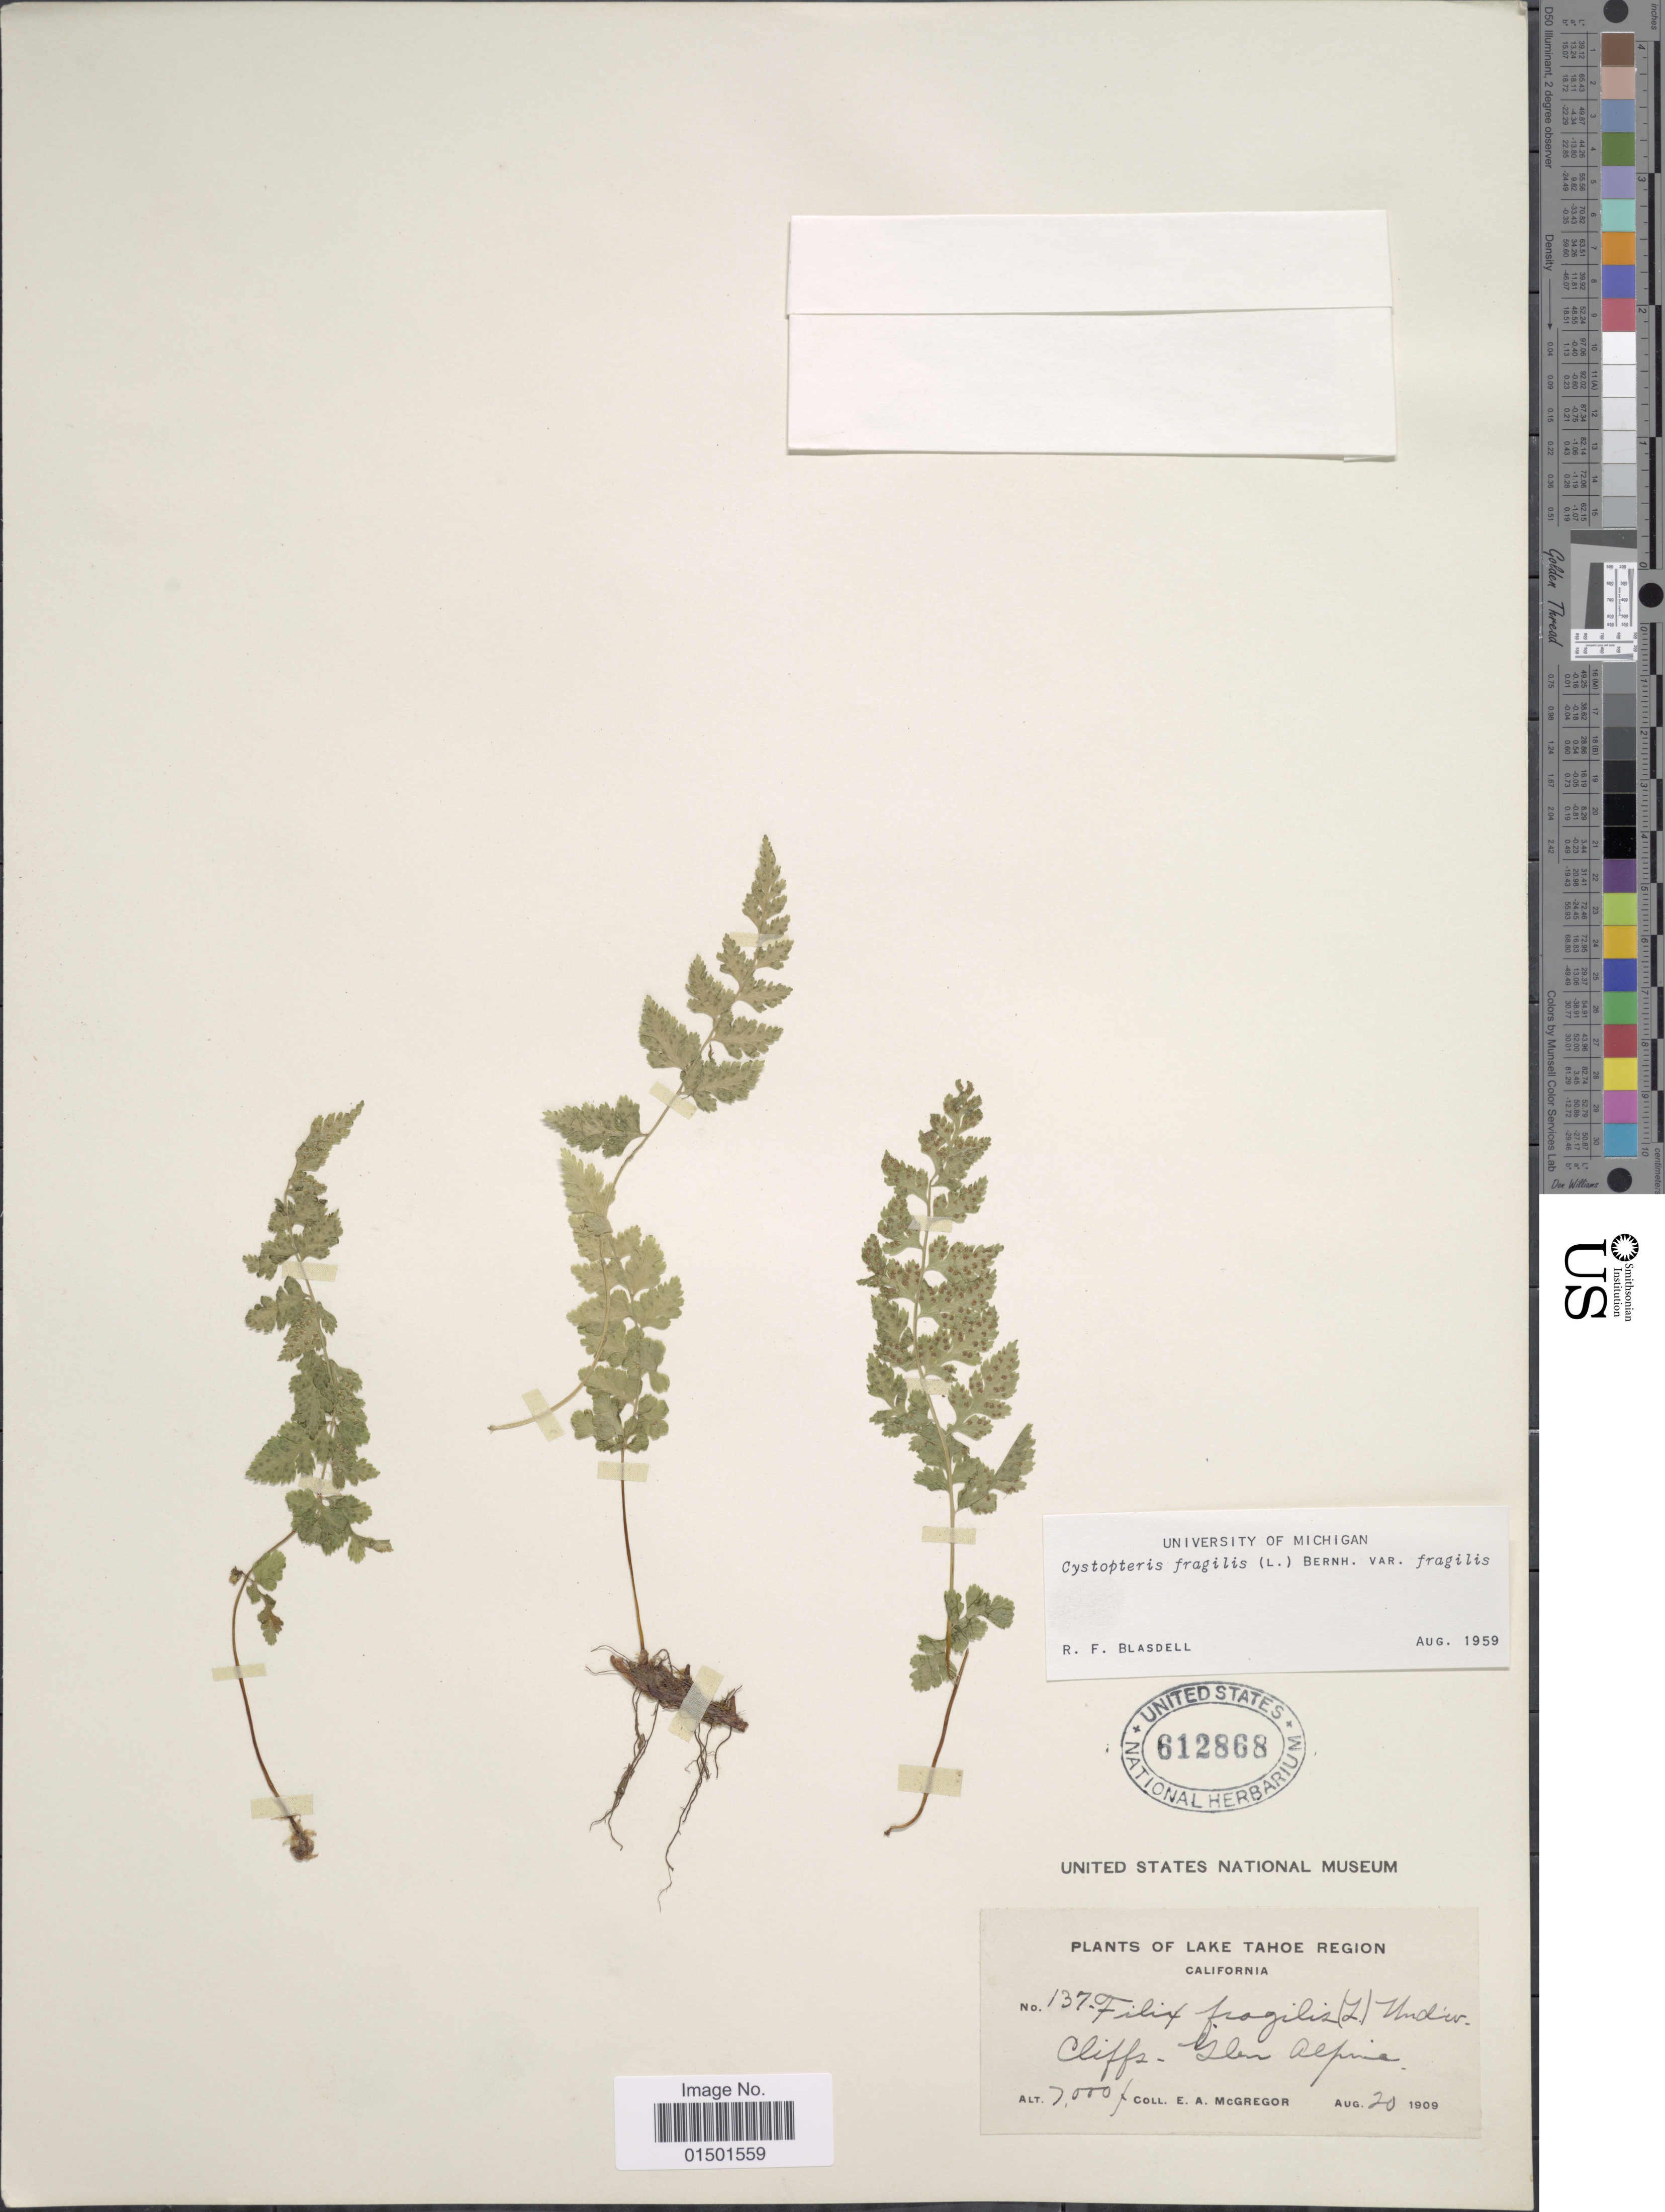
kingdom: Plantae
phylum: Tracheophyta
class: Polypodiopsida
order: Polypodiales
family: Cystopteridaceae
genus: Cystopteris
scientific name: Cystopteris fragilis var. fragilis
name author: (L.) Bernh.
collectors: E. A. McGregor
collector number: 137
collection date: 1909-08-20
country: United States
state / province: California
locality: Lake Tahoe Region. Cliffs- Glen Alpine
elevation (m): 2134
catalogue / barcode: US 612868